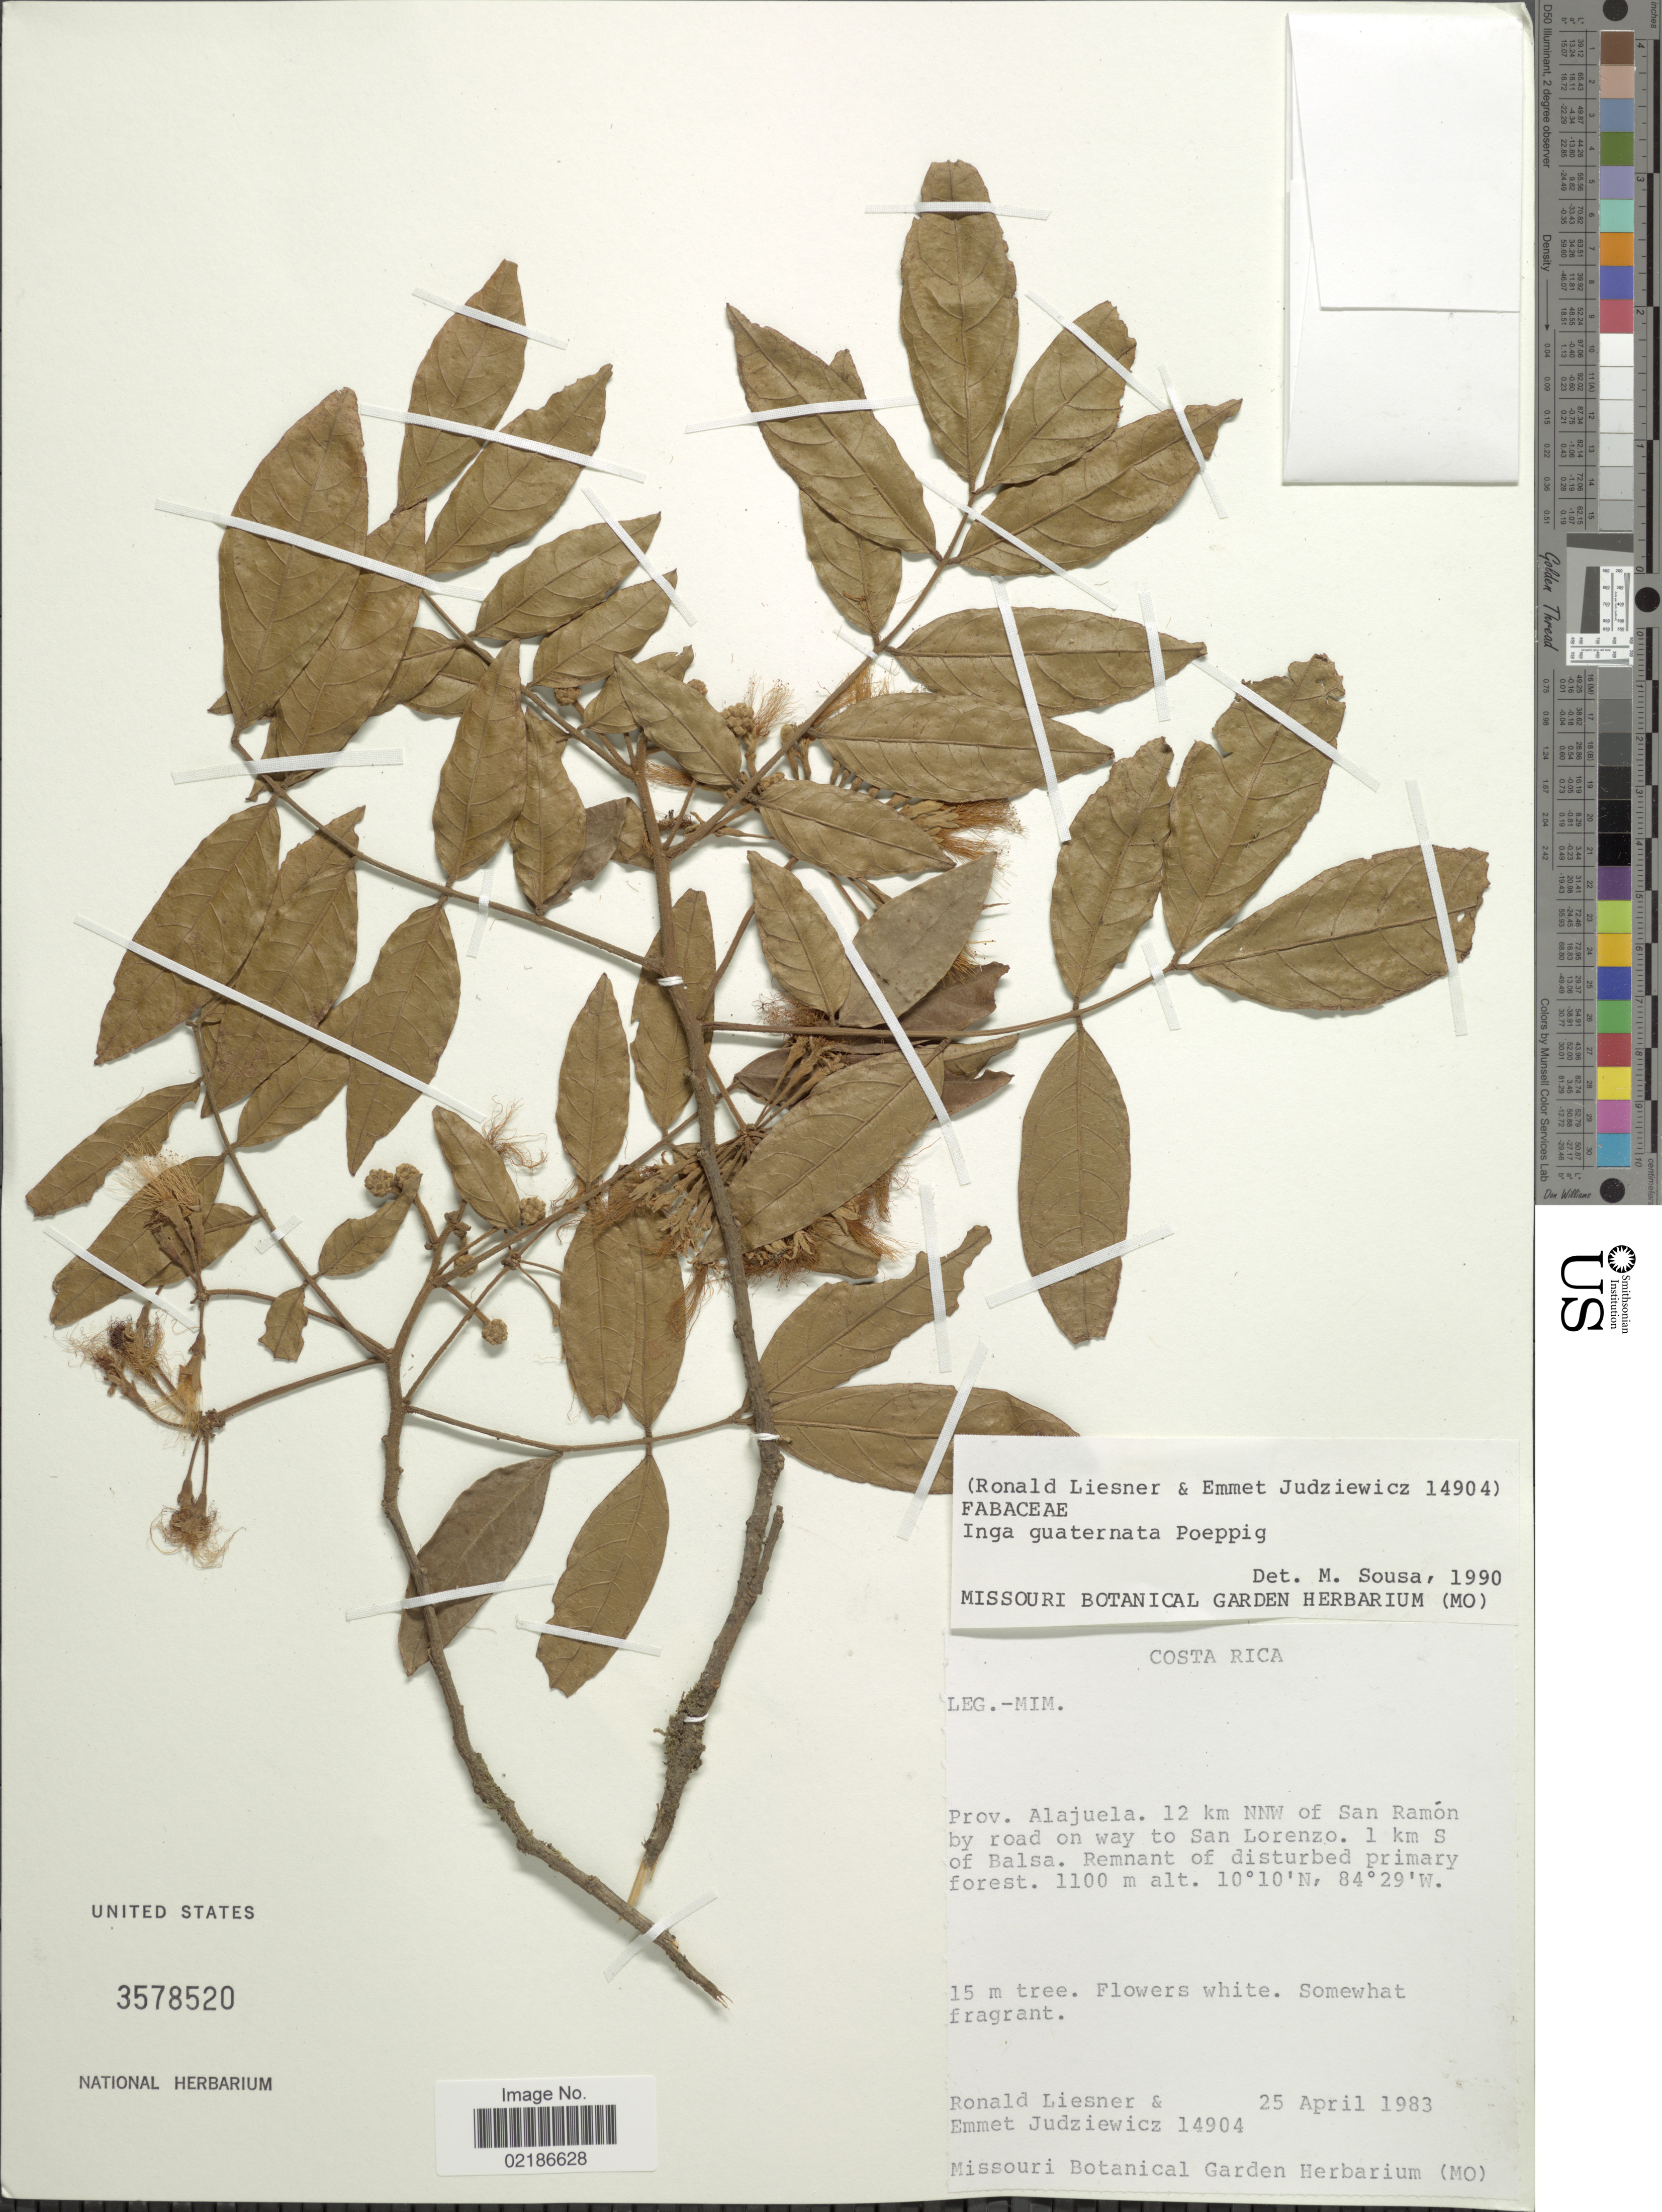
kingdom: Plantae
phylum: Tracheophyta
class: Magnoliopsida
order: Fabales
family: Fabaceae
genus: Inga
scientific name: Inga quaternata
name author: Poepp. & Endl.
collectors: R. L. Liesner & E. Judziewicz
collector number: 14904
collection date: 1983-04-25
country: Costa Rica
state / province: Alajuela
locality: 12 km NNW of San Ramon by road on way to San Lorenzo, 1 km S of Balsa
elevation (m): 1100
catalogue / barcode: US 3578520